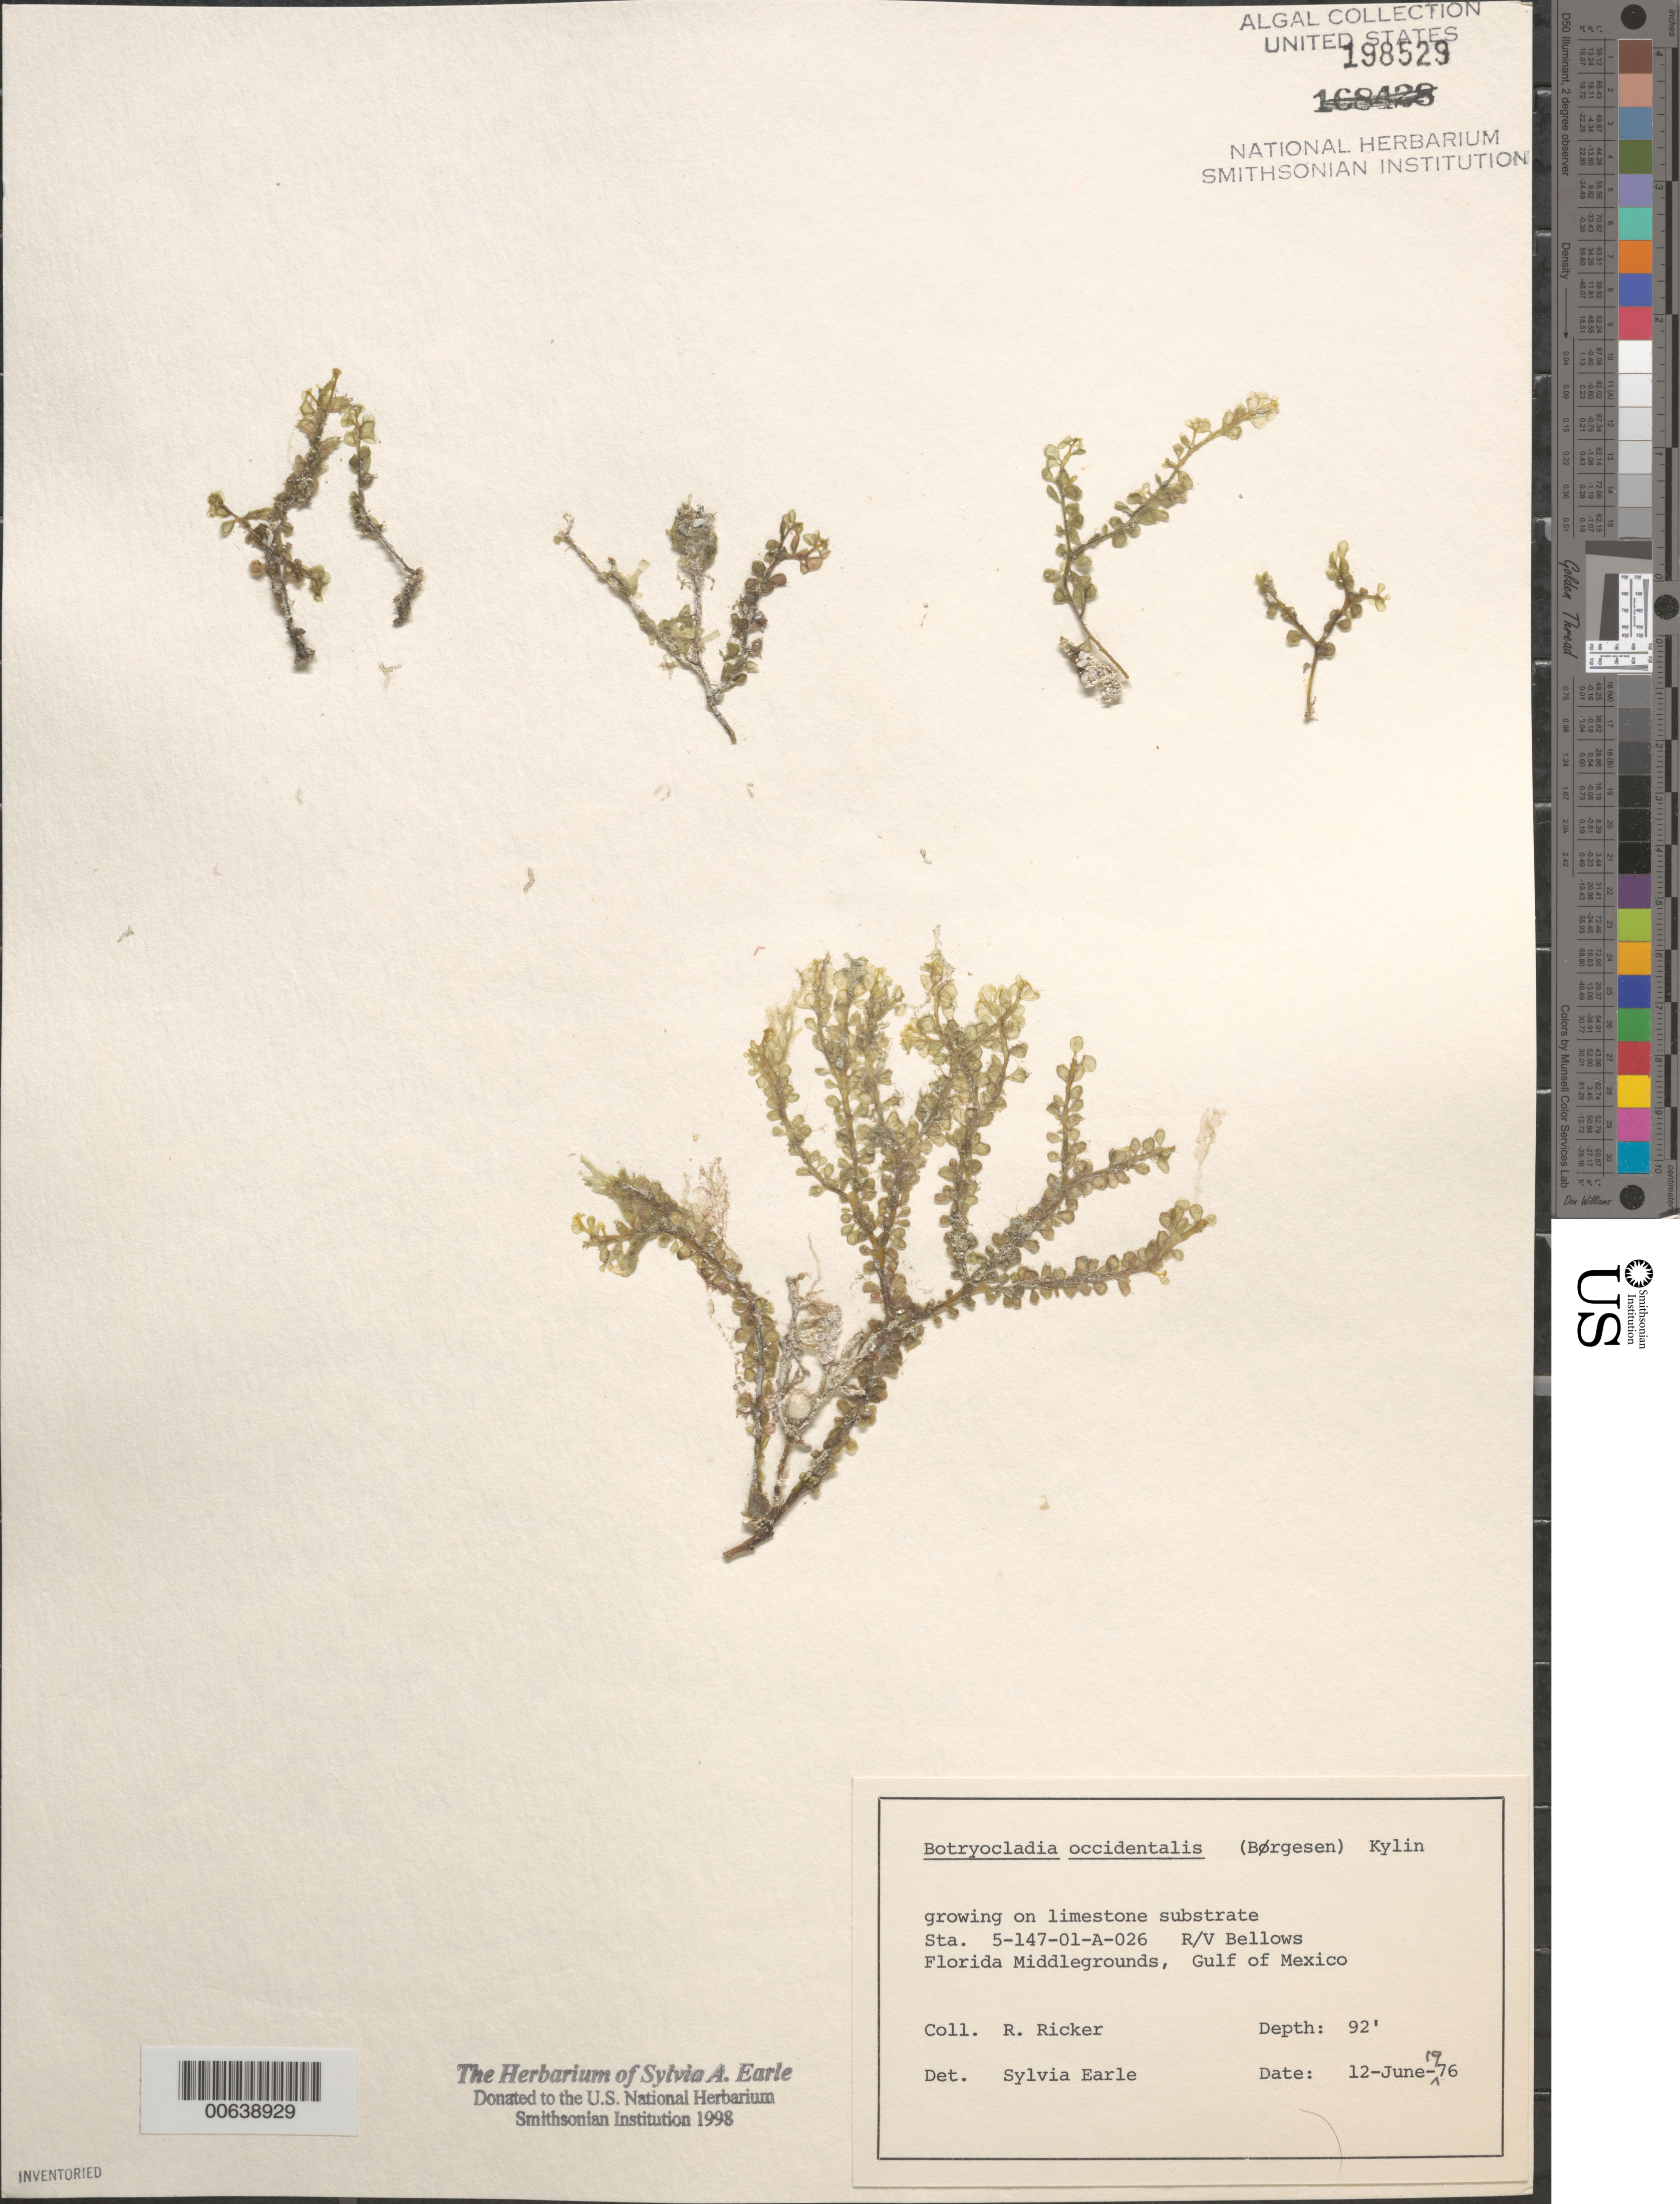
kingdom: Plantae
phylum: Rhodophyta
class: Florideophyceae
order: Rhodymeniales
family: Rhodymeniaceae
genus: Botryocladia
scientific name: Botryocladia occidentalis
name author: (Børgesen) Kylin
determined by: Earle, S. A.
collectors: R. Ricker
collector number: Station 5-147-01-a-026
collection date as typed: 12 Jun 1976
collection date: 1976-06-12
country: United States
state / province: Florida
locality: Florida Middle Grounds, Gulf of Mexico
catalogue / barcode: US 198529